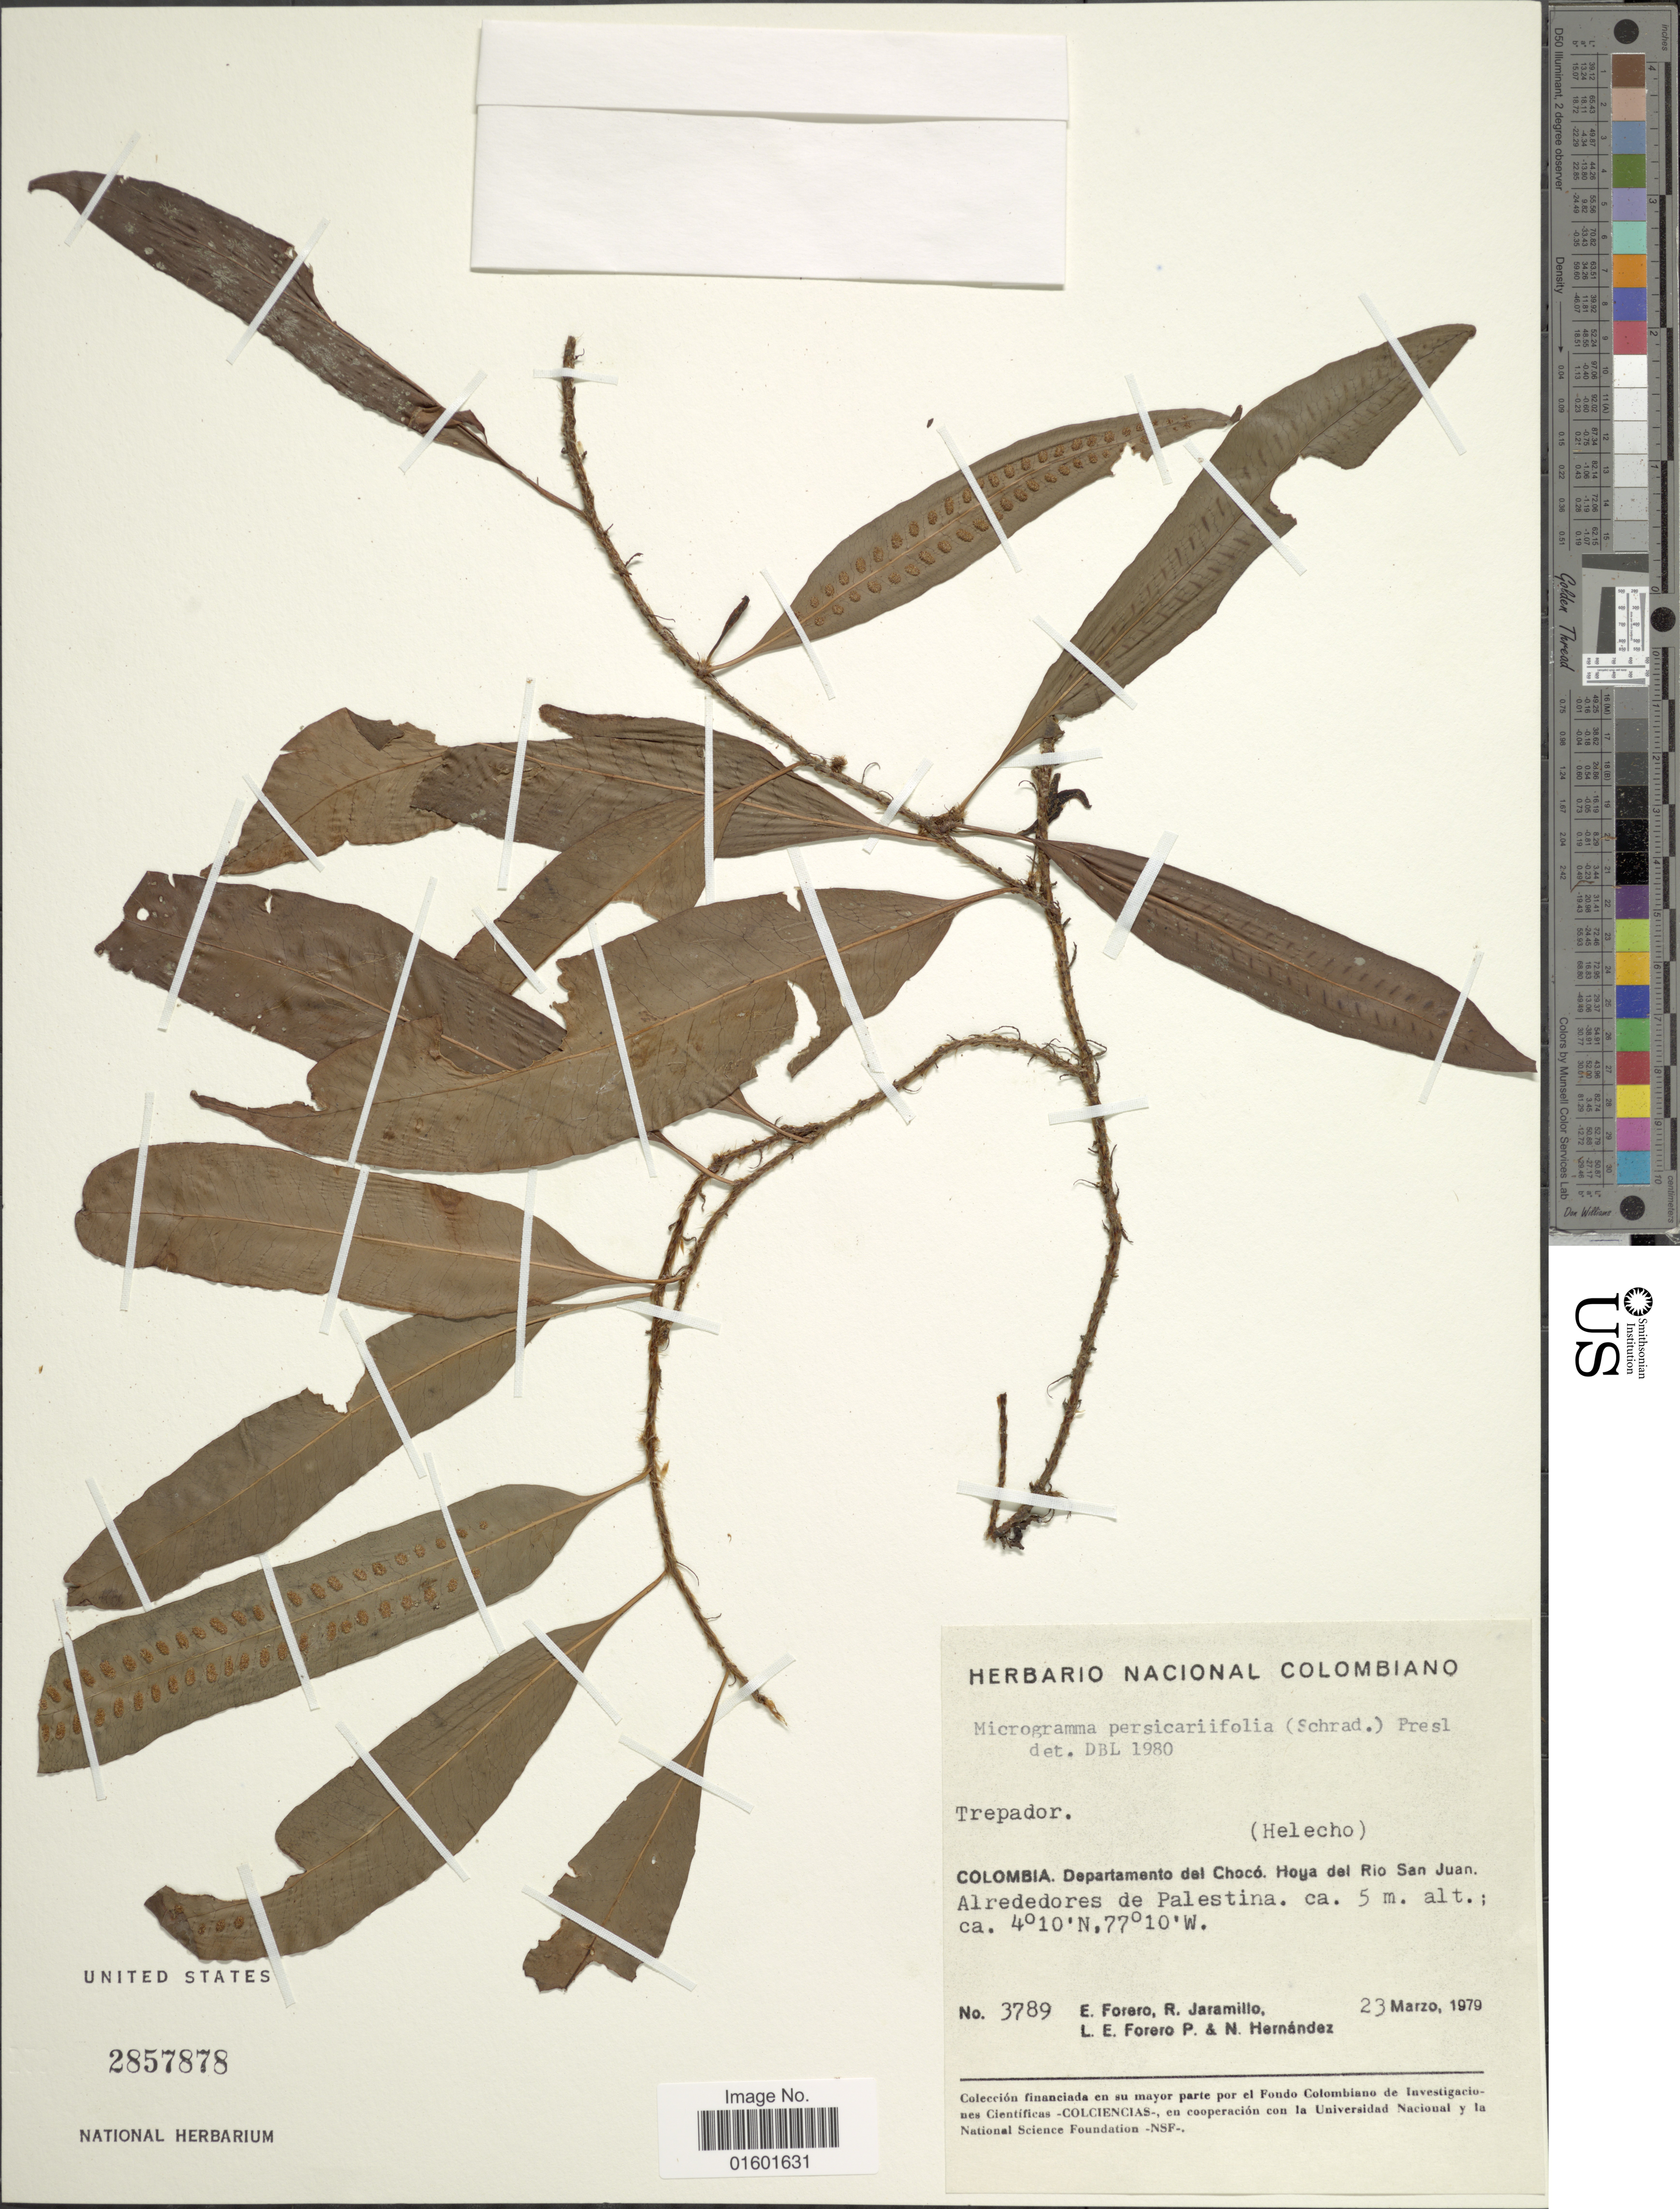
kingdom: Plantae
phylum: Tracheophyta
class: Polypodiopsida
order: Polypodiales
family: Polypodiaceae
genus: Microgramma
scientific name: Microgramma persicariifolia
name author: (Schrad.) C. Presl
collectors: E. Forero, R. Jaramillo, L. E. Forero, P. Hernandez & N. Hernandez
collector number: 3789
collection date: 1979-03-23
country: Colombia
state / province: Chocó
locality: Hoya del Rio San Juan, Alrededores de Palestina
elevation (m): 5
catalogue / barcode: US 2857878